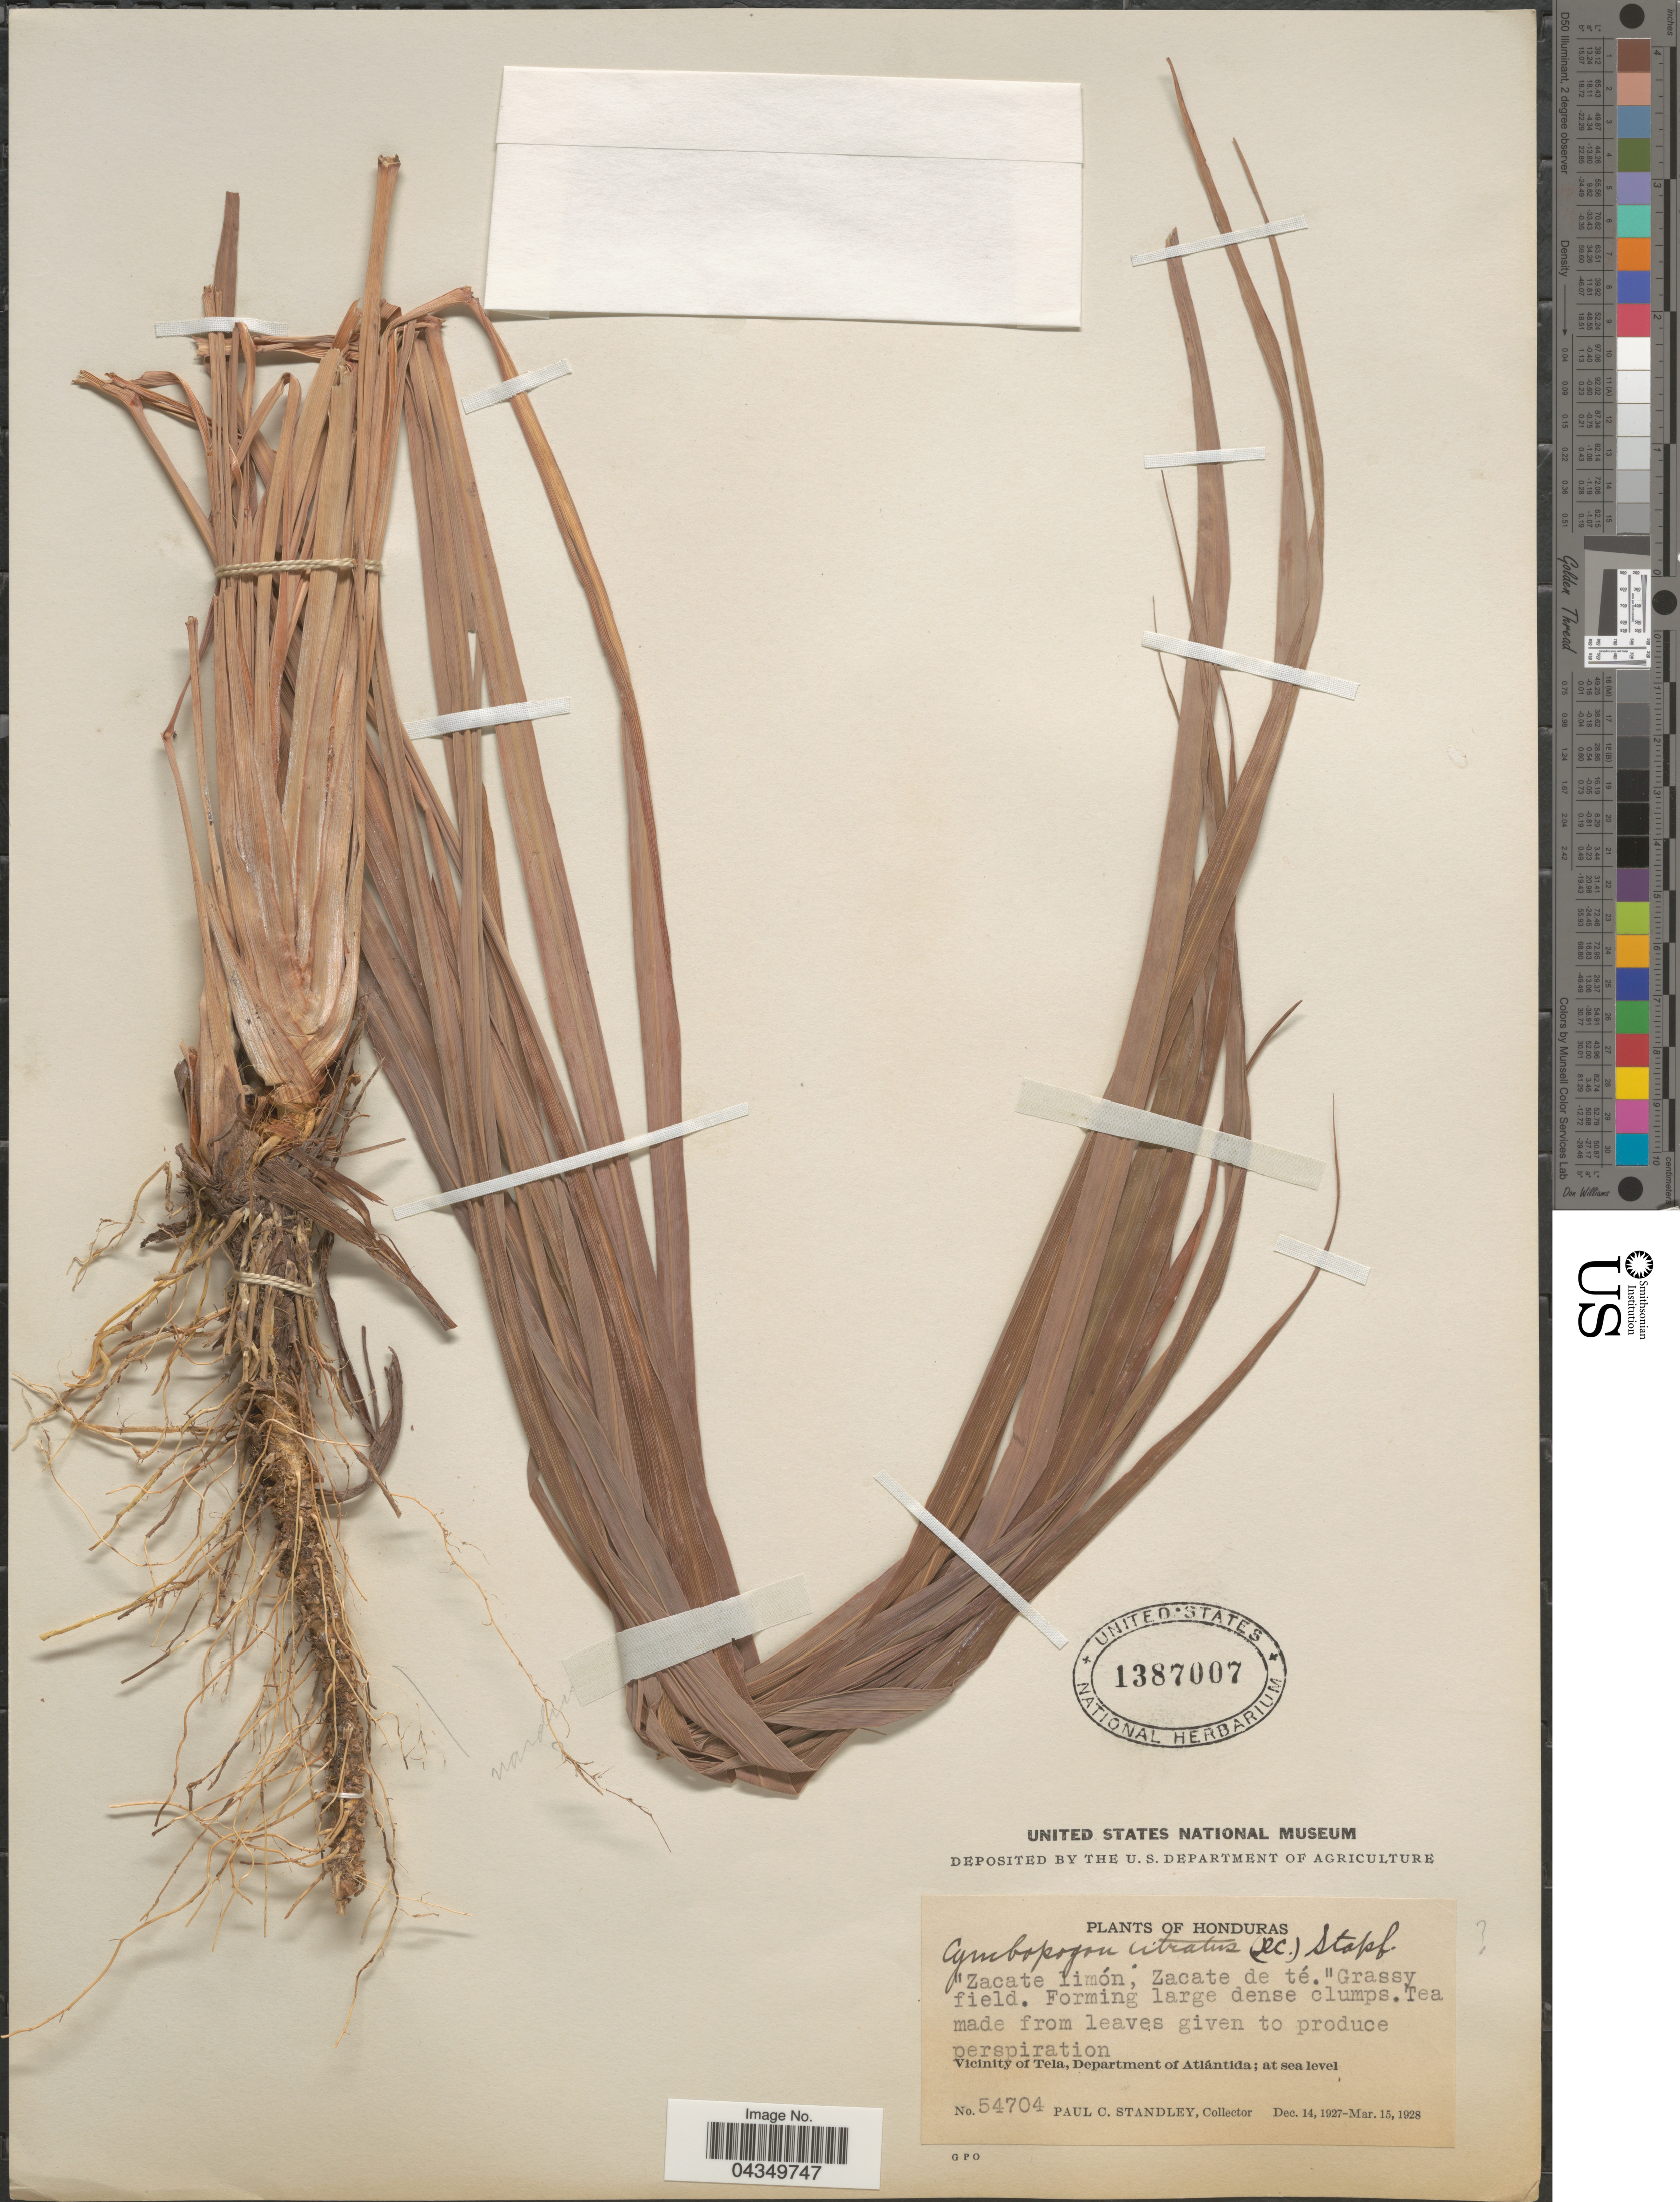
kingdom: Plantae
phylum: Tracheophyta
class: Liliopsida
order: Poales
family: Poaceae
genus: Cymbopogon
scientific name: Cymbopogon citratus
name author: (DC.) Stapf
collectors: P. C. Standley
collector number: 54704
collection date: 1927-12-14/1928-03-15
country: Honduras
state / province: Atlantida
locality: Vicinity of Tela, Department of Atlántida.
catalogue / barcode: US 1387007